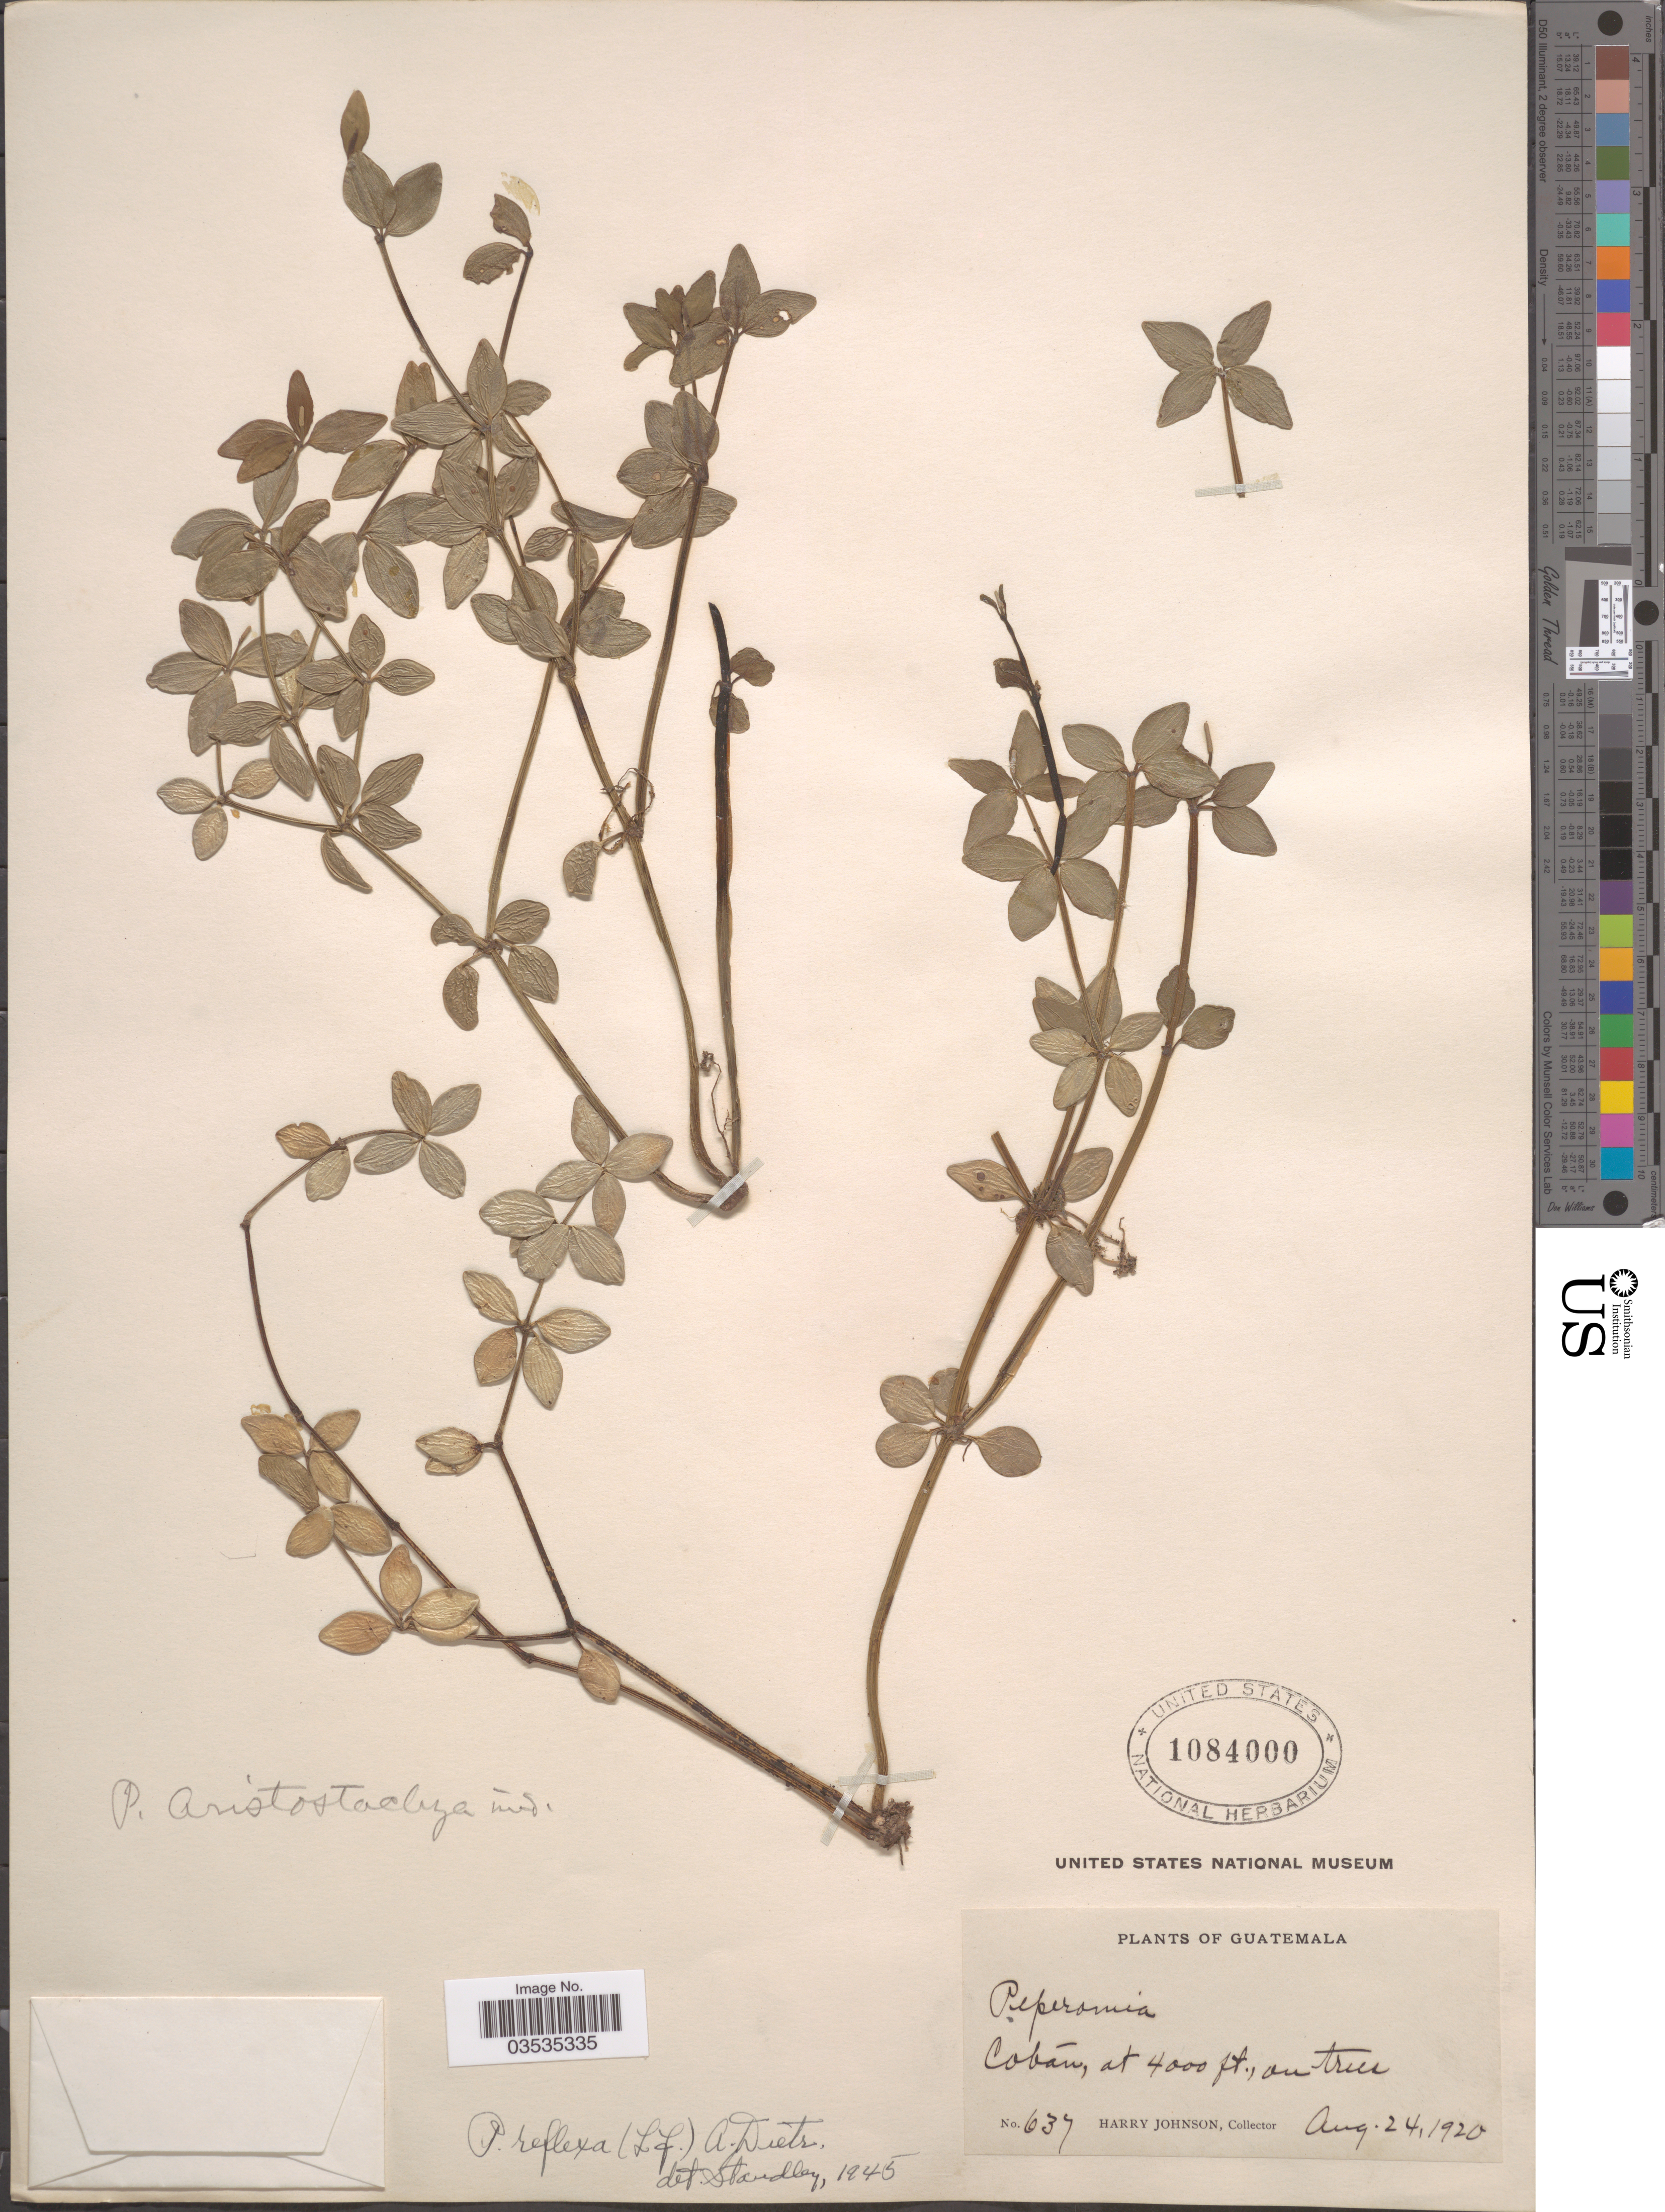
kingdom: Plantae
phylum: Tracheophyta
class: Magnoliopsida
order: Piperales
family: Piperaceae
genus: Peperomia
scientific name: Peperomia tetraphylla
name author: (G. Forst.) Hook. & Arn.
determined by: Jiménez, José Estaban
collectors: H. Johnson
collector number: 637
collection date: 1920-08-24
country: Guatemala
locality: Cobán.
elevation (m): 1219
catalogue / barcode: US 1084000